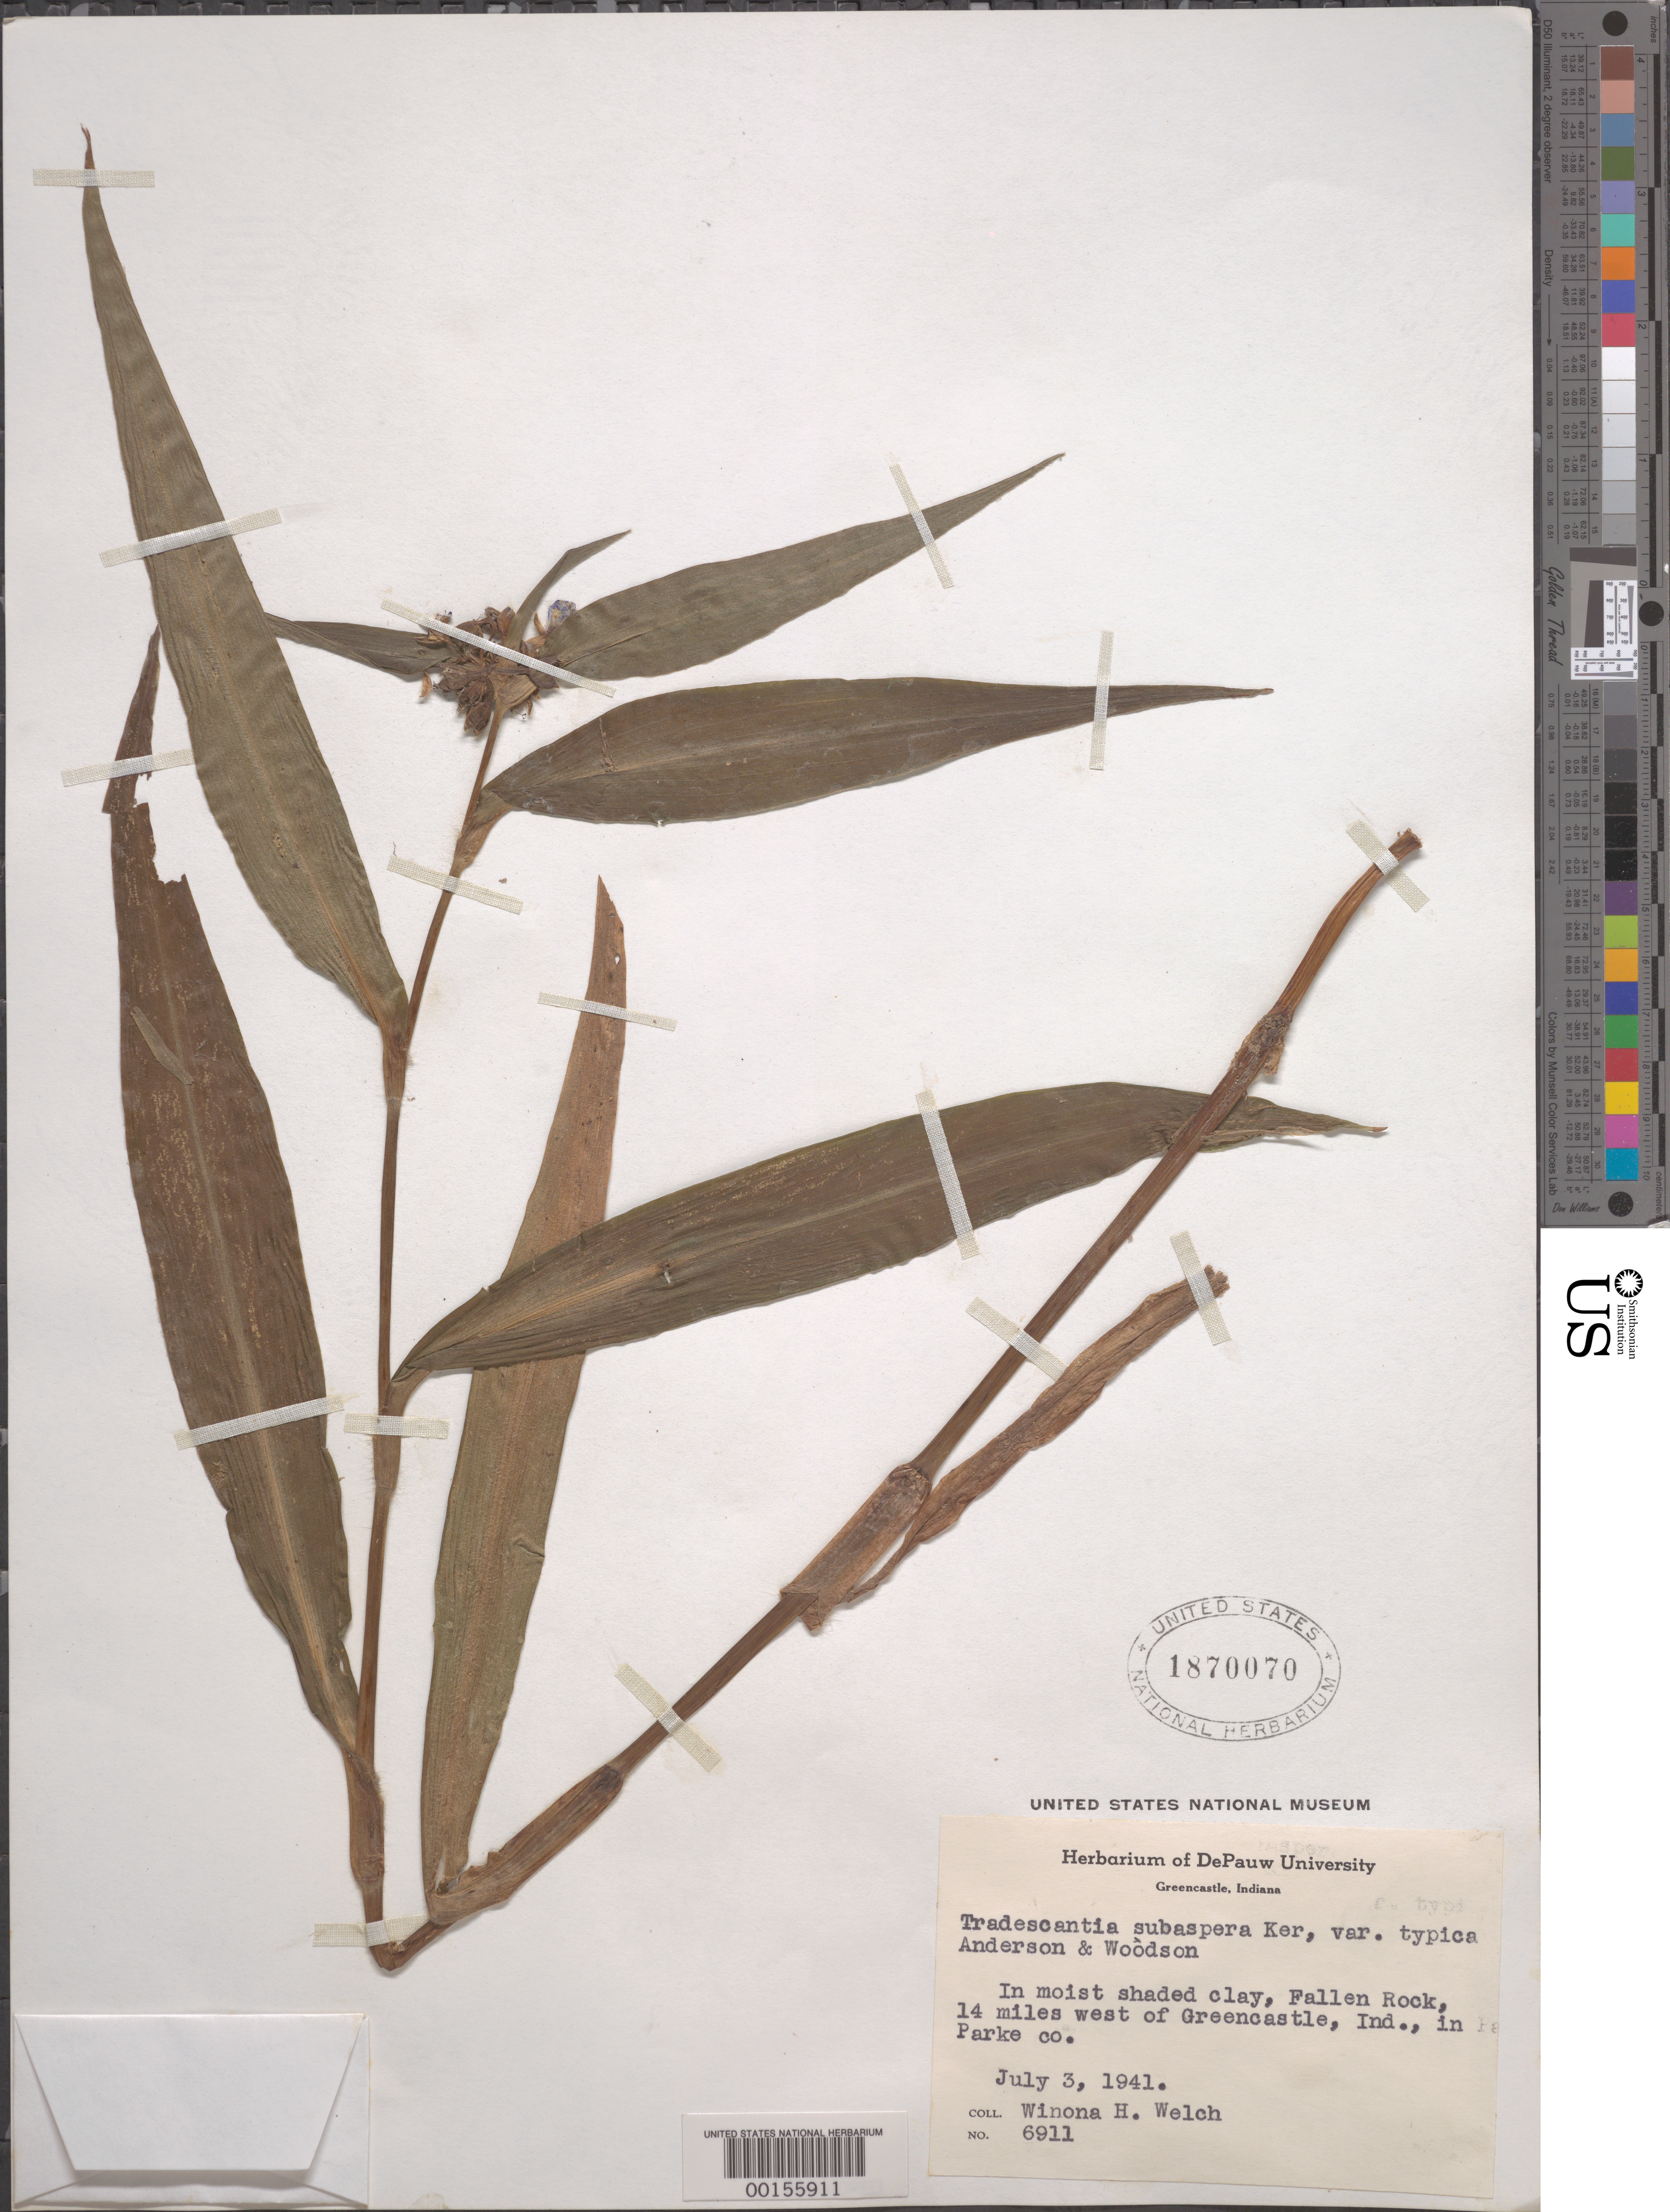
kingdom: Plantae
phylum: Tracheophyta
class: Liliopsida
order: Commelinales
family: Commelinaceae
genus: Tradescantia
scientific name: Tradescantia subaspera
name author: Ker Gawl.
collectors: W. H. Welch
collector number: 6911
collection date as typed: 03 Jul 1941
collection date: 1941-07-03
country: United States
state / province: Indiana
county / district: Parke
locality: Fallen rock, w of greencastle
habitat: Moist, shaded clay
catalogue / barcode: US 1870070